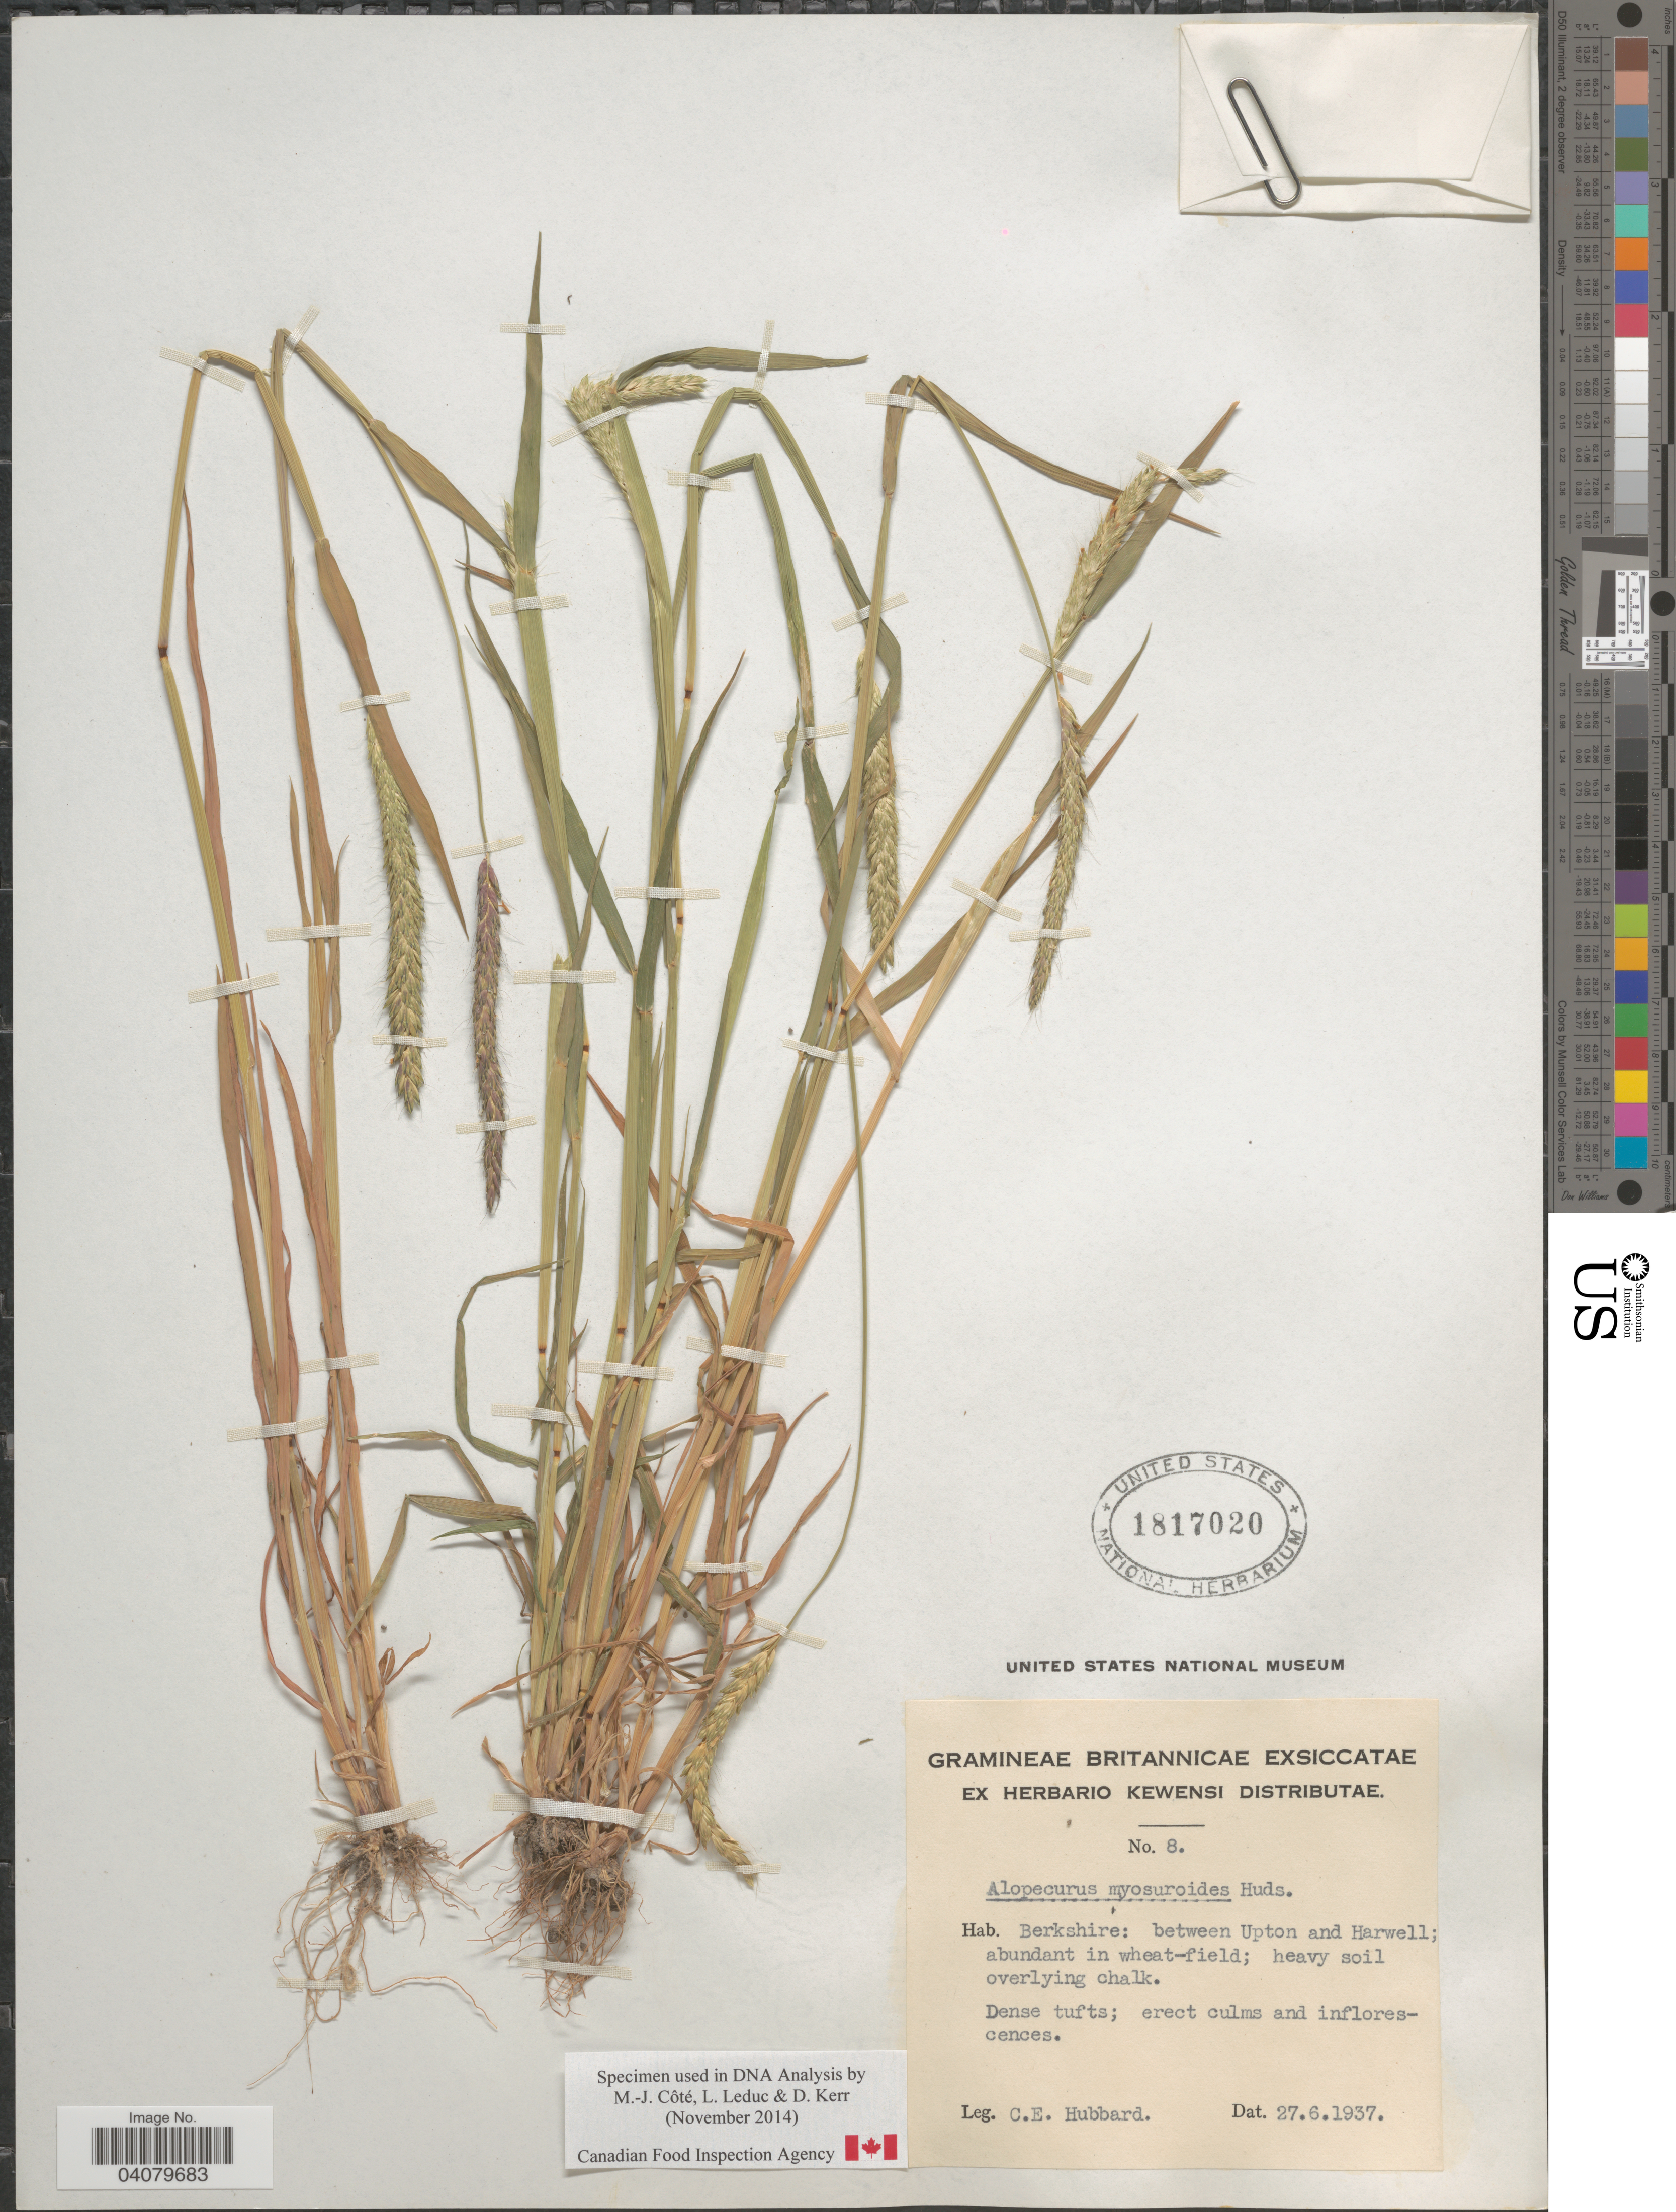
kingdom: Plantae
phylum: Tracheophyta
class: Liliopsida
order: Poales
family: Poaceae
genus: Alopecurus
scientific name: Alopecurus myosuroides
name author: Huds.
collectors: C. E. Hubbard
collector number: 8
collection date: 1937-06-27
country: United Kingdom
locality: Berkshire: between Upton and Harwell; abundant in wheat-field.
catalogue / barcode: US 1817020